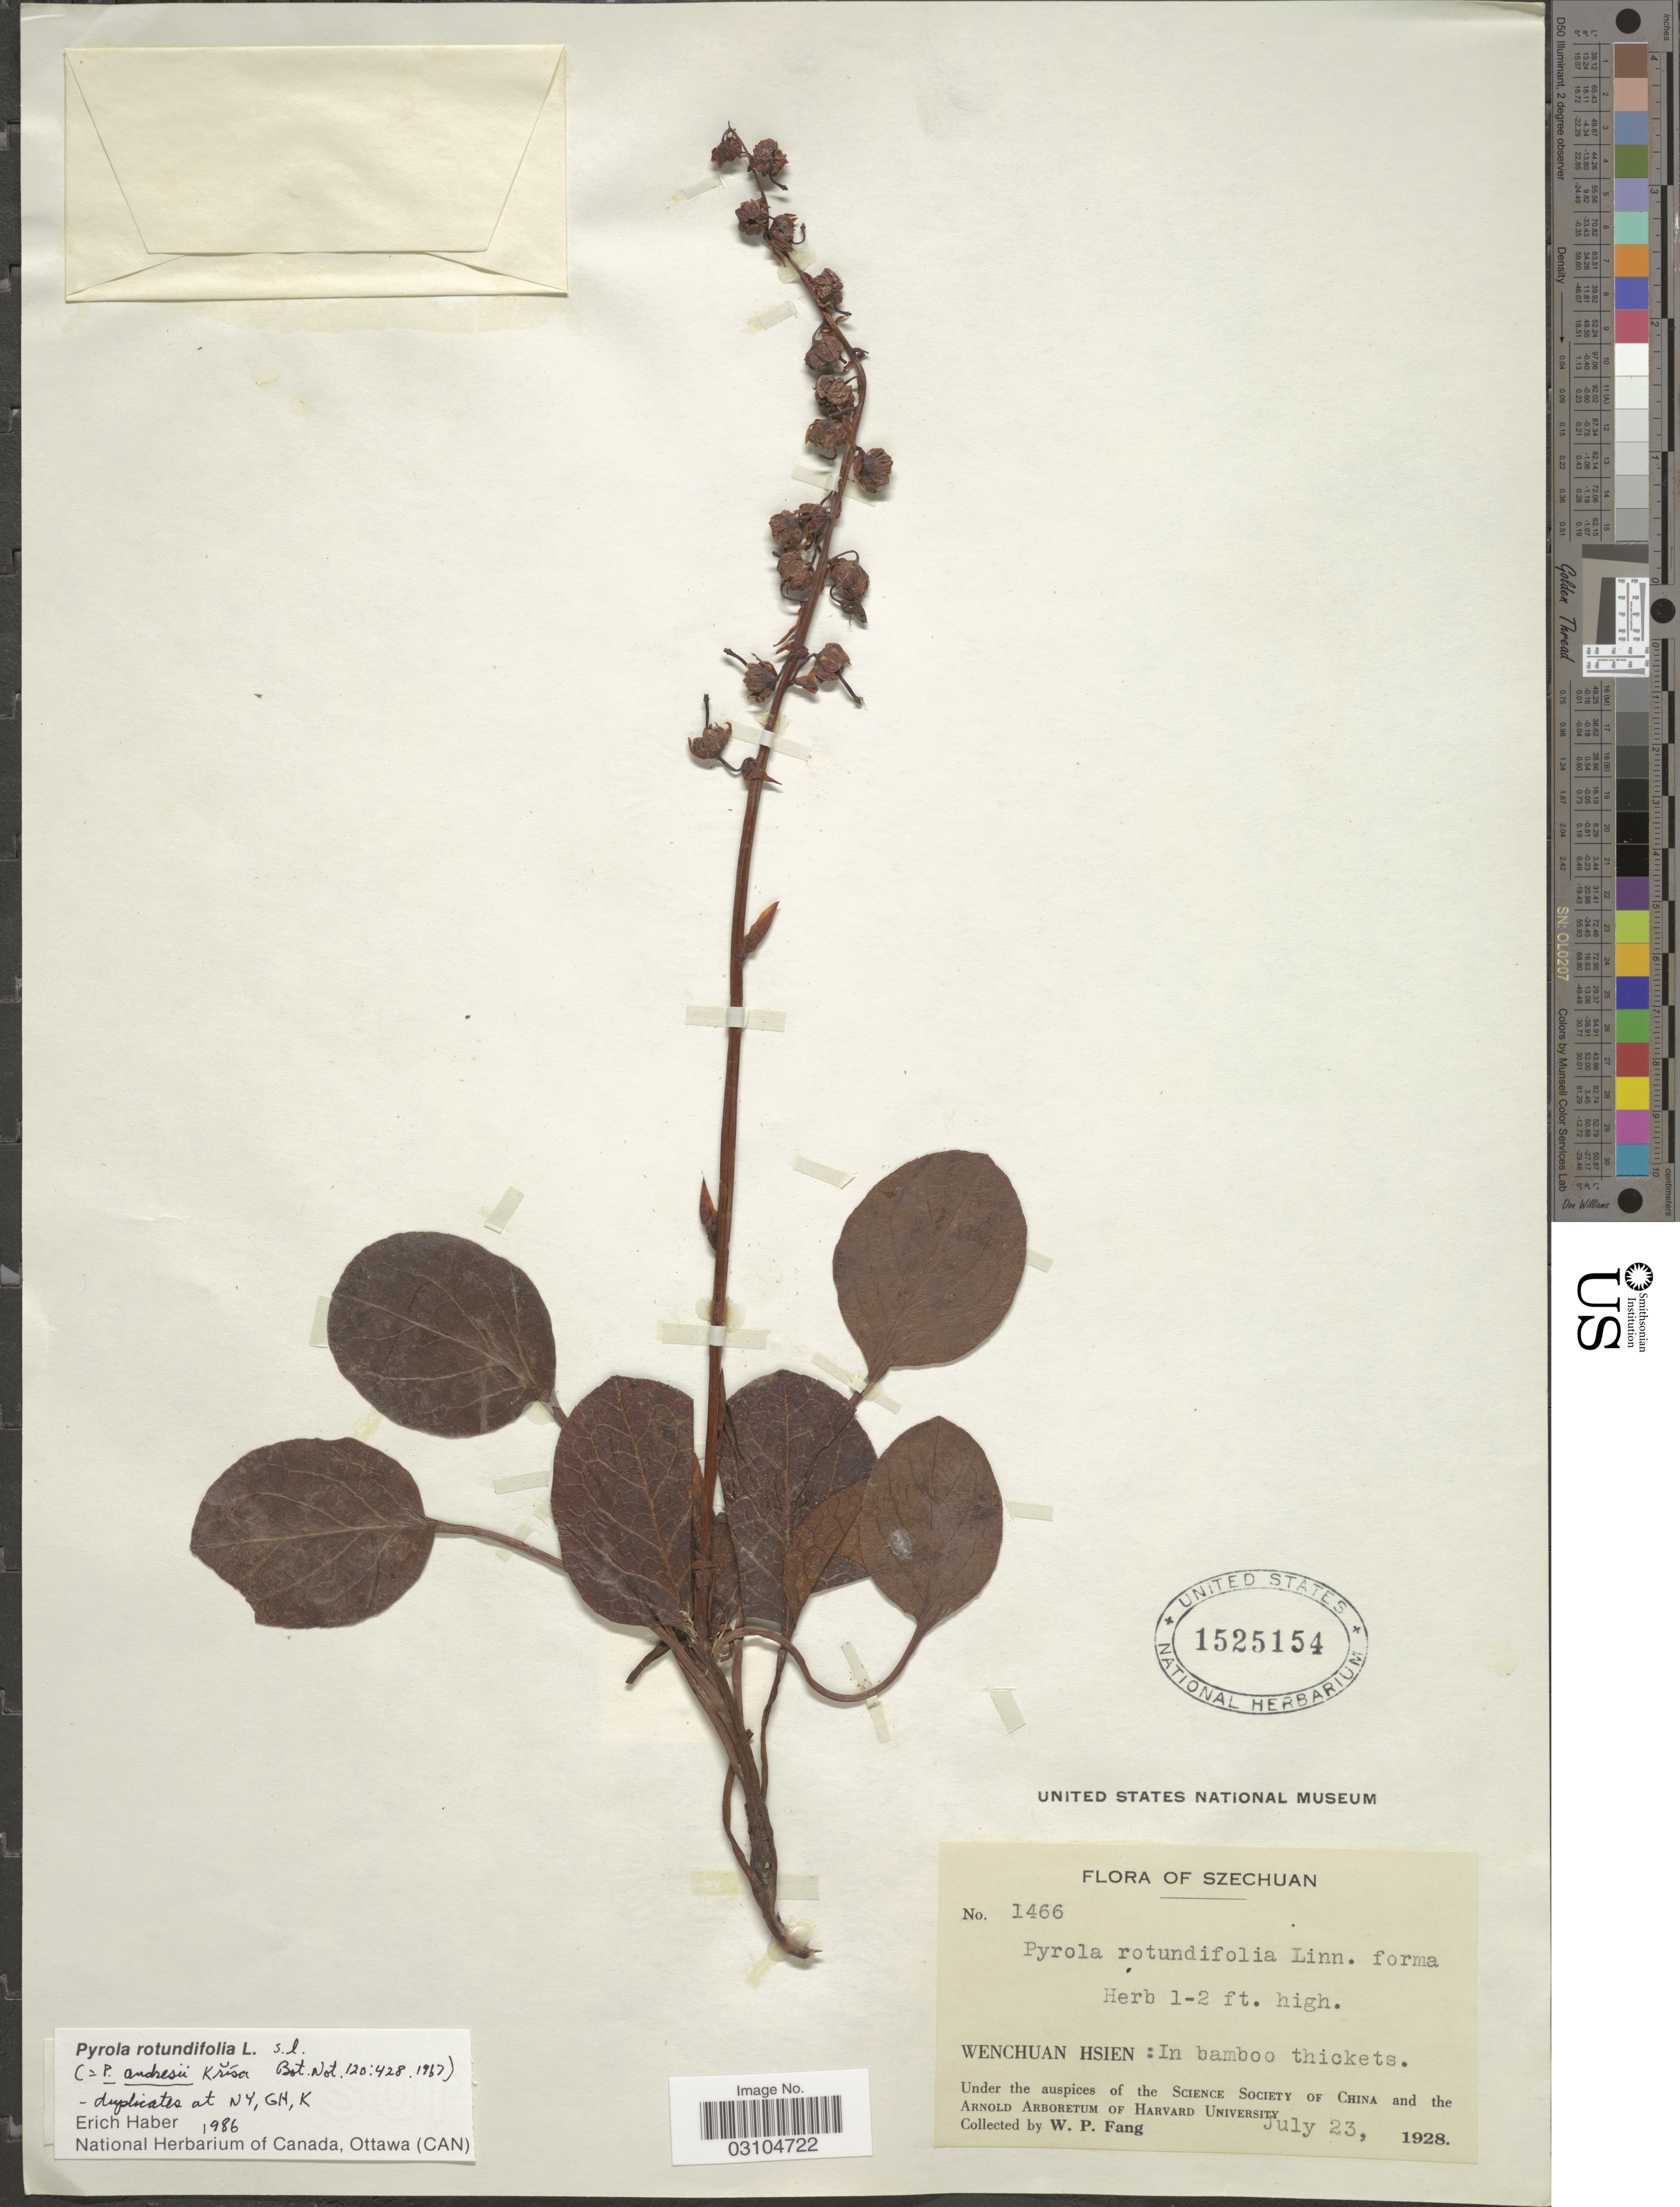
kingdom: Plantae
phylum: Tracheophyta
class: Magnoliopsida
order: Ericales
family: Ericaceae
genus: Pyrola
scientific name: Pyrola rotundifolia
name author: L.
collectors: W. P. Fang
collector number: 1466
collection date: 1928-07-23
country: China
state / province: Sichuan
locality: Szechuan. Wenchuan Hsien.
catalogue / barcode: US 1525154